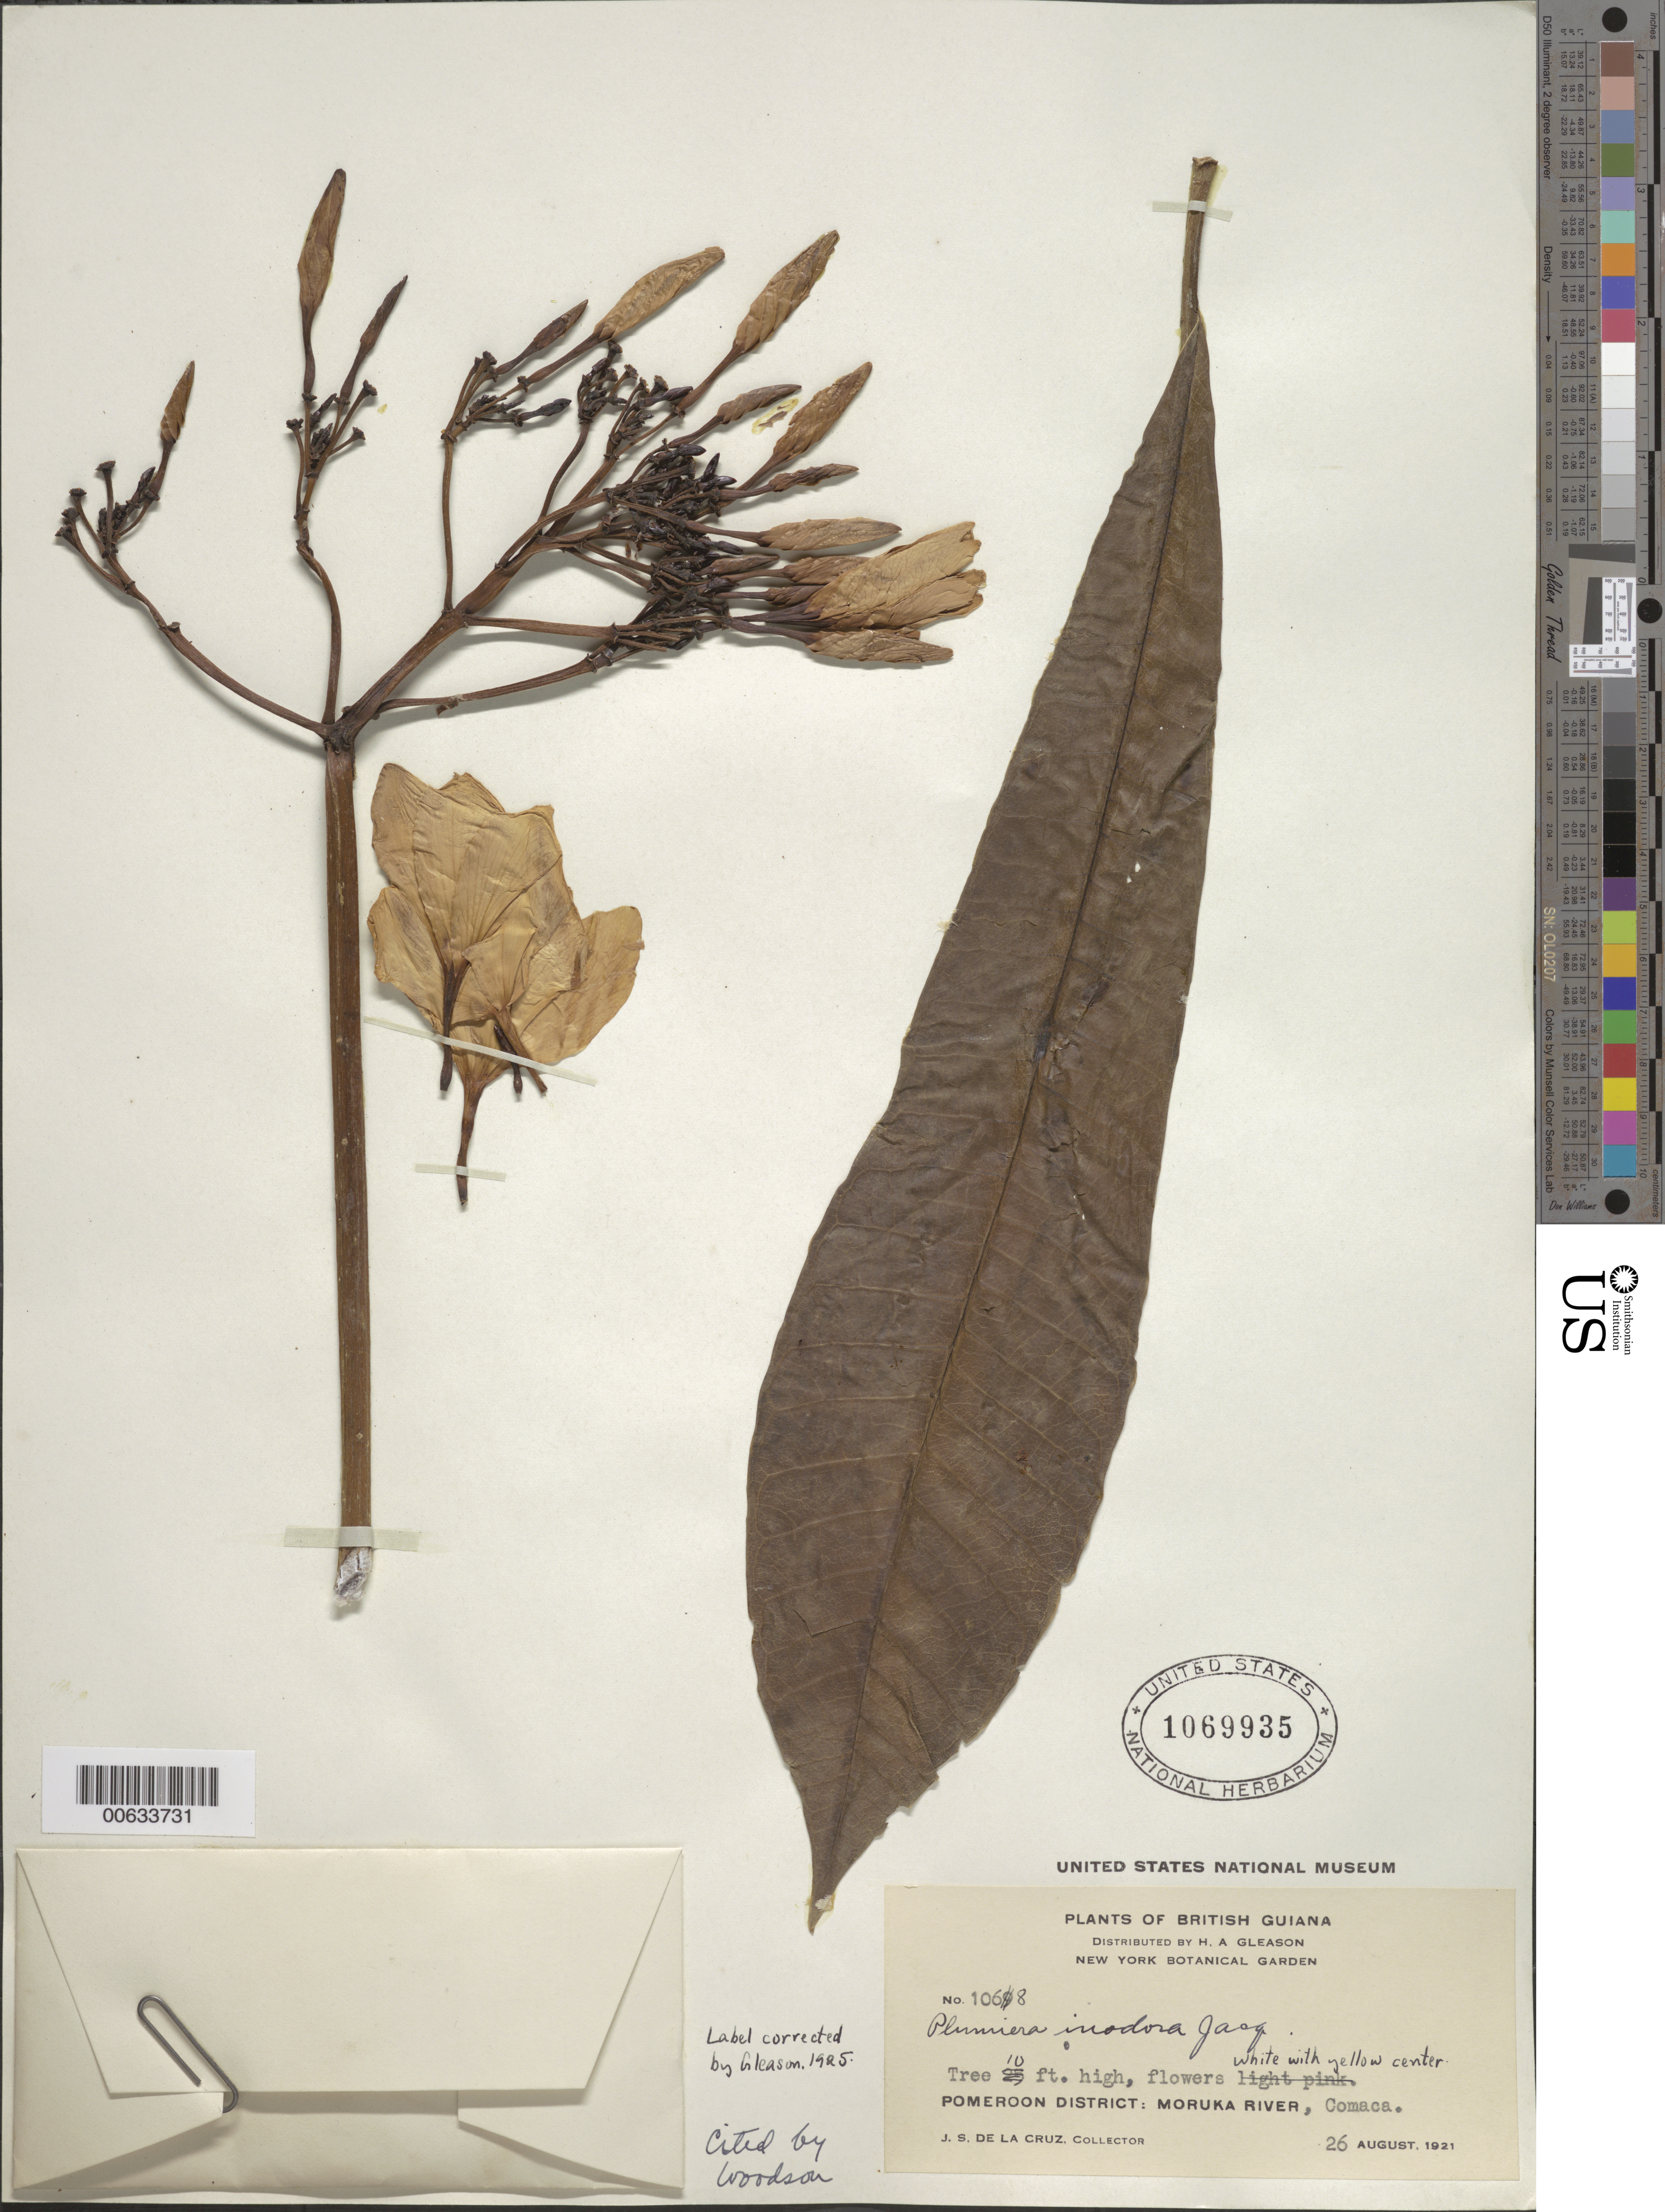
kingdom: Plantae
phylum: Tracheophyta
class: Magnoliopsida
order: Gentianales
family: Apocynaceae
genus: Plumeria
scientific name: Plumeria inodora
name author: Jacq.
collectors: J. S. de la Cruz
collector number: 1068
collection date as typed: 26-Aug-21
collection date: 1921-08-26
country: Guyana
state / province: Barima-Waini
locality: Comaca, Moruka R., Pomeroon Dist.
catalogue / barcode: US 1069935